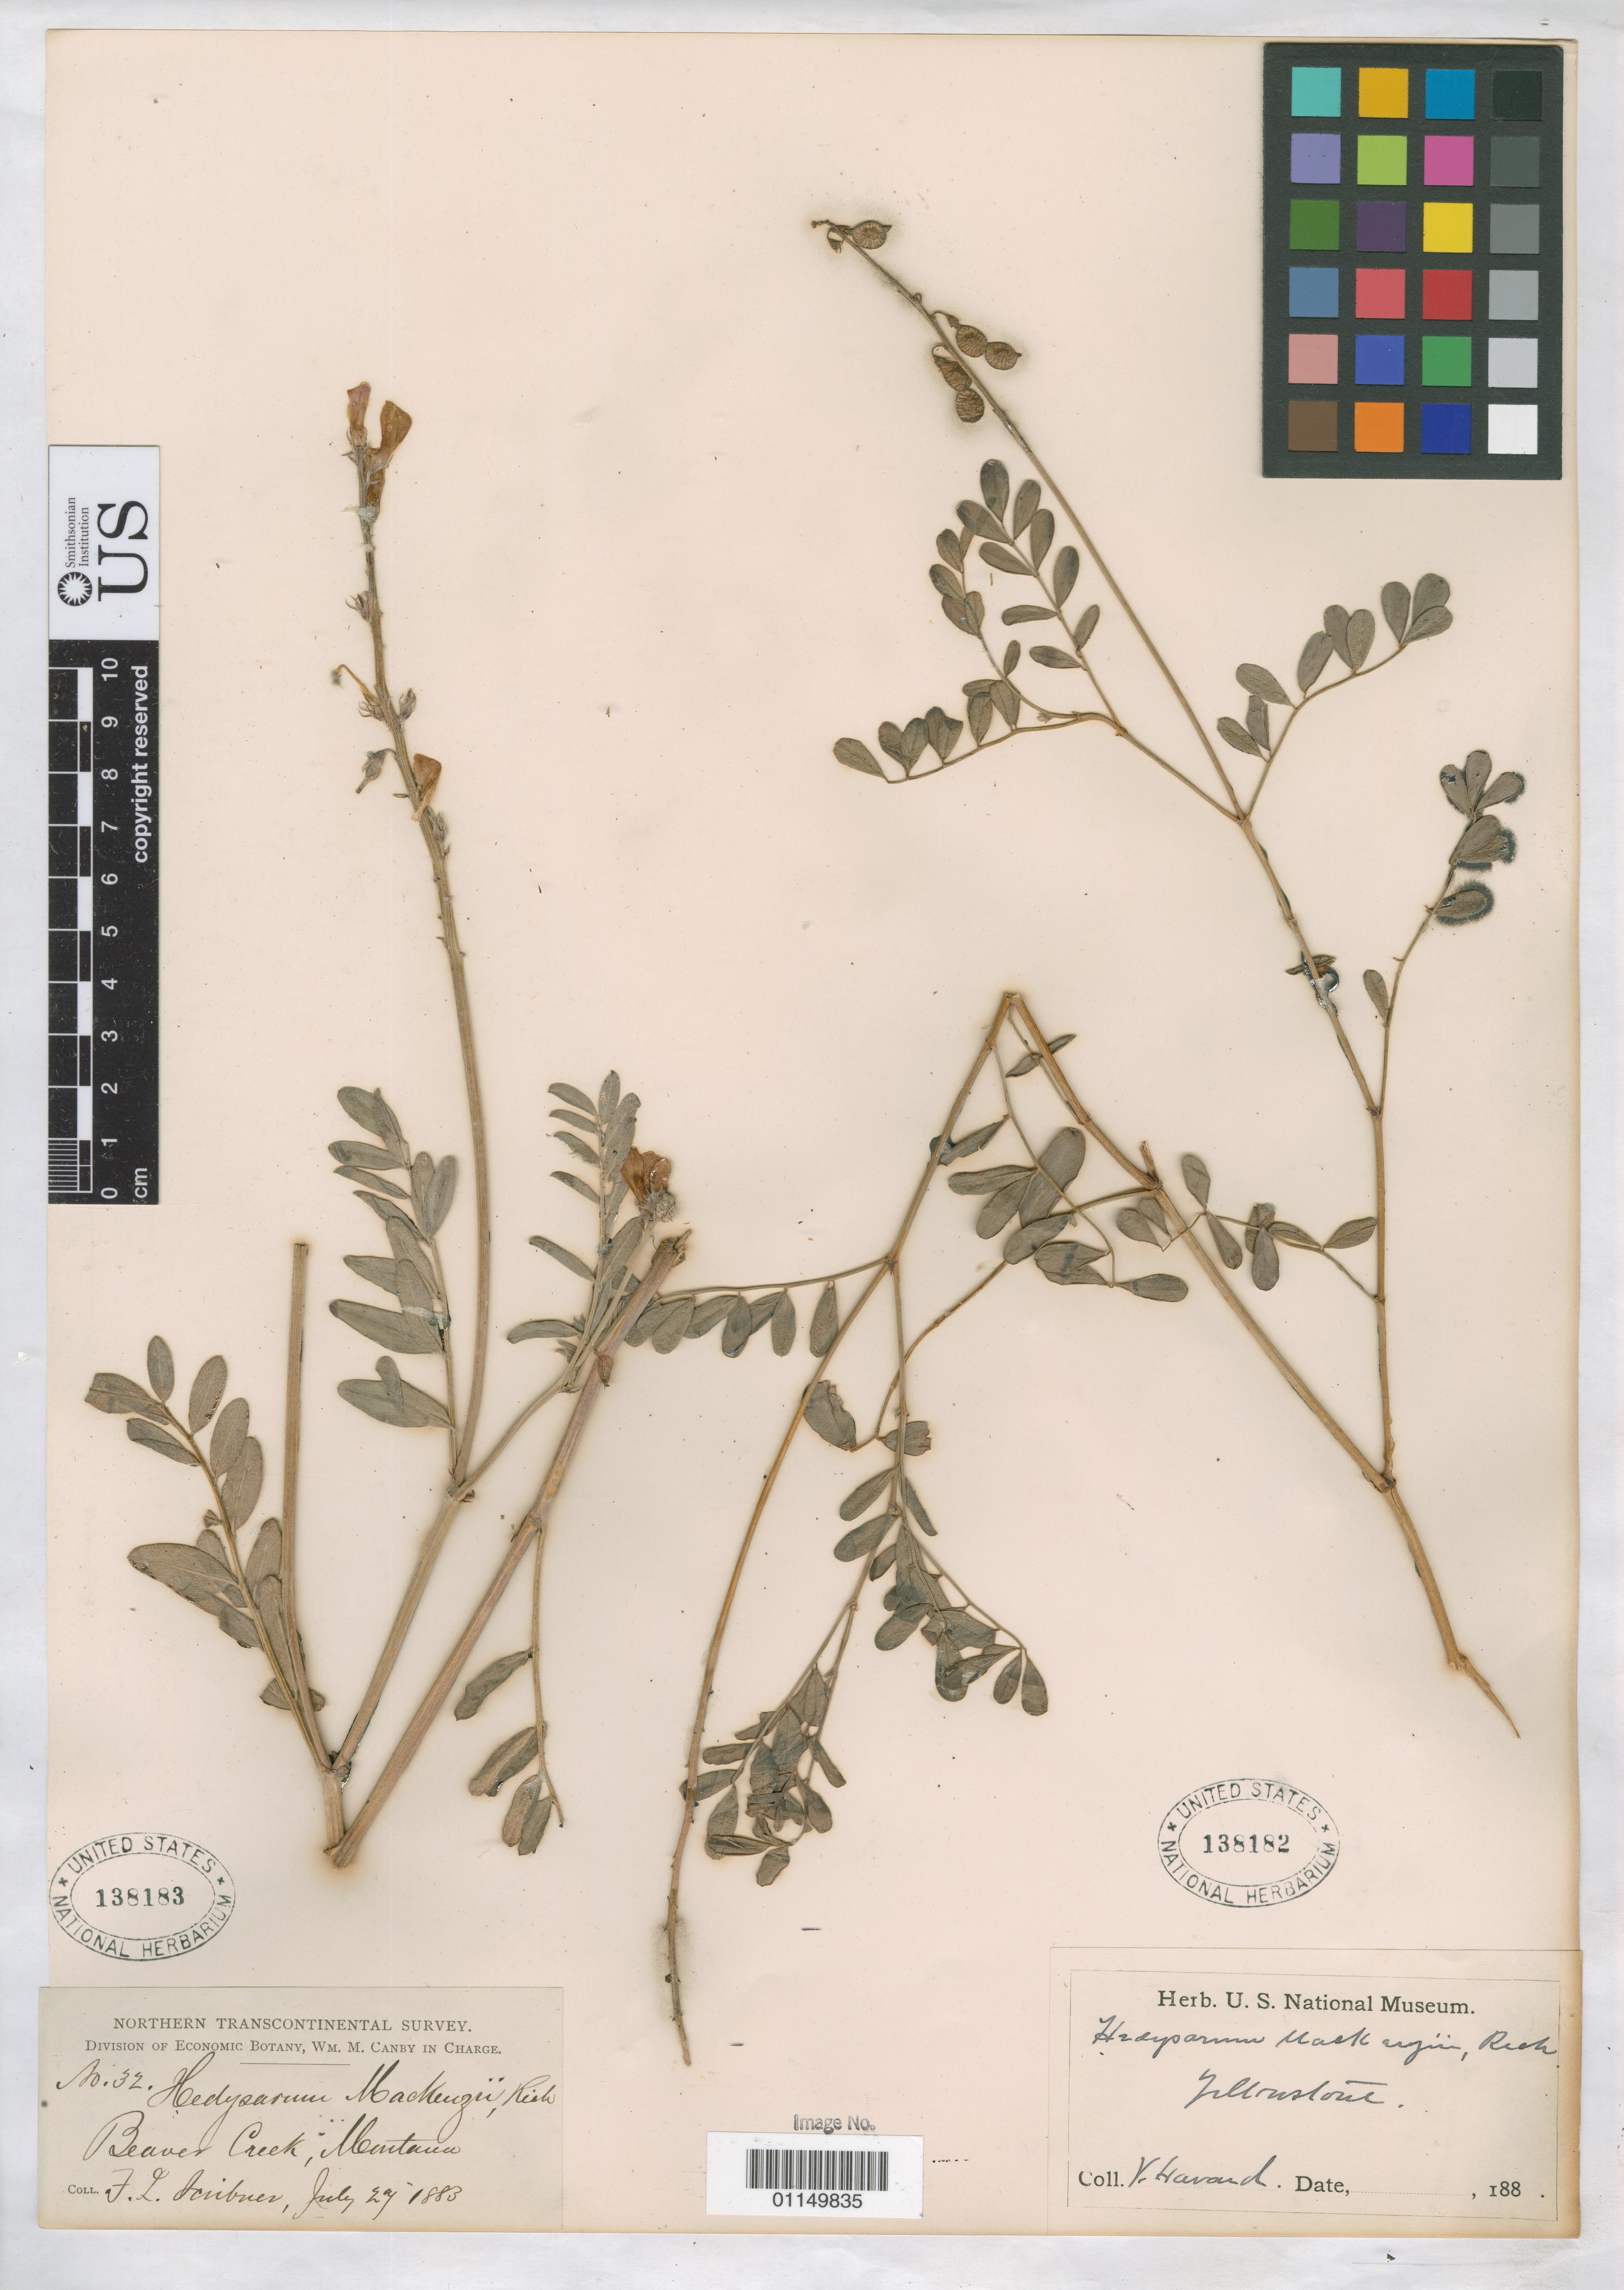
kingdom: Plantae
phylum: Tracheophyta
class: Magnoliopsida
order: Fabales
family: Fabaceae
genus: Hedysarum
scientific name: Hedysarum mackenziei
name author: Richardson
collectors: F. L. Scribner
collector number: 32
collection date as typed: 27 Jul 1883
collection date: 1883-07-27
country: United States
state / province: Montana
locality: Beaver Creek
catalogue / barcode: US 138183